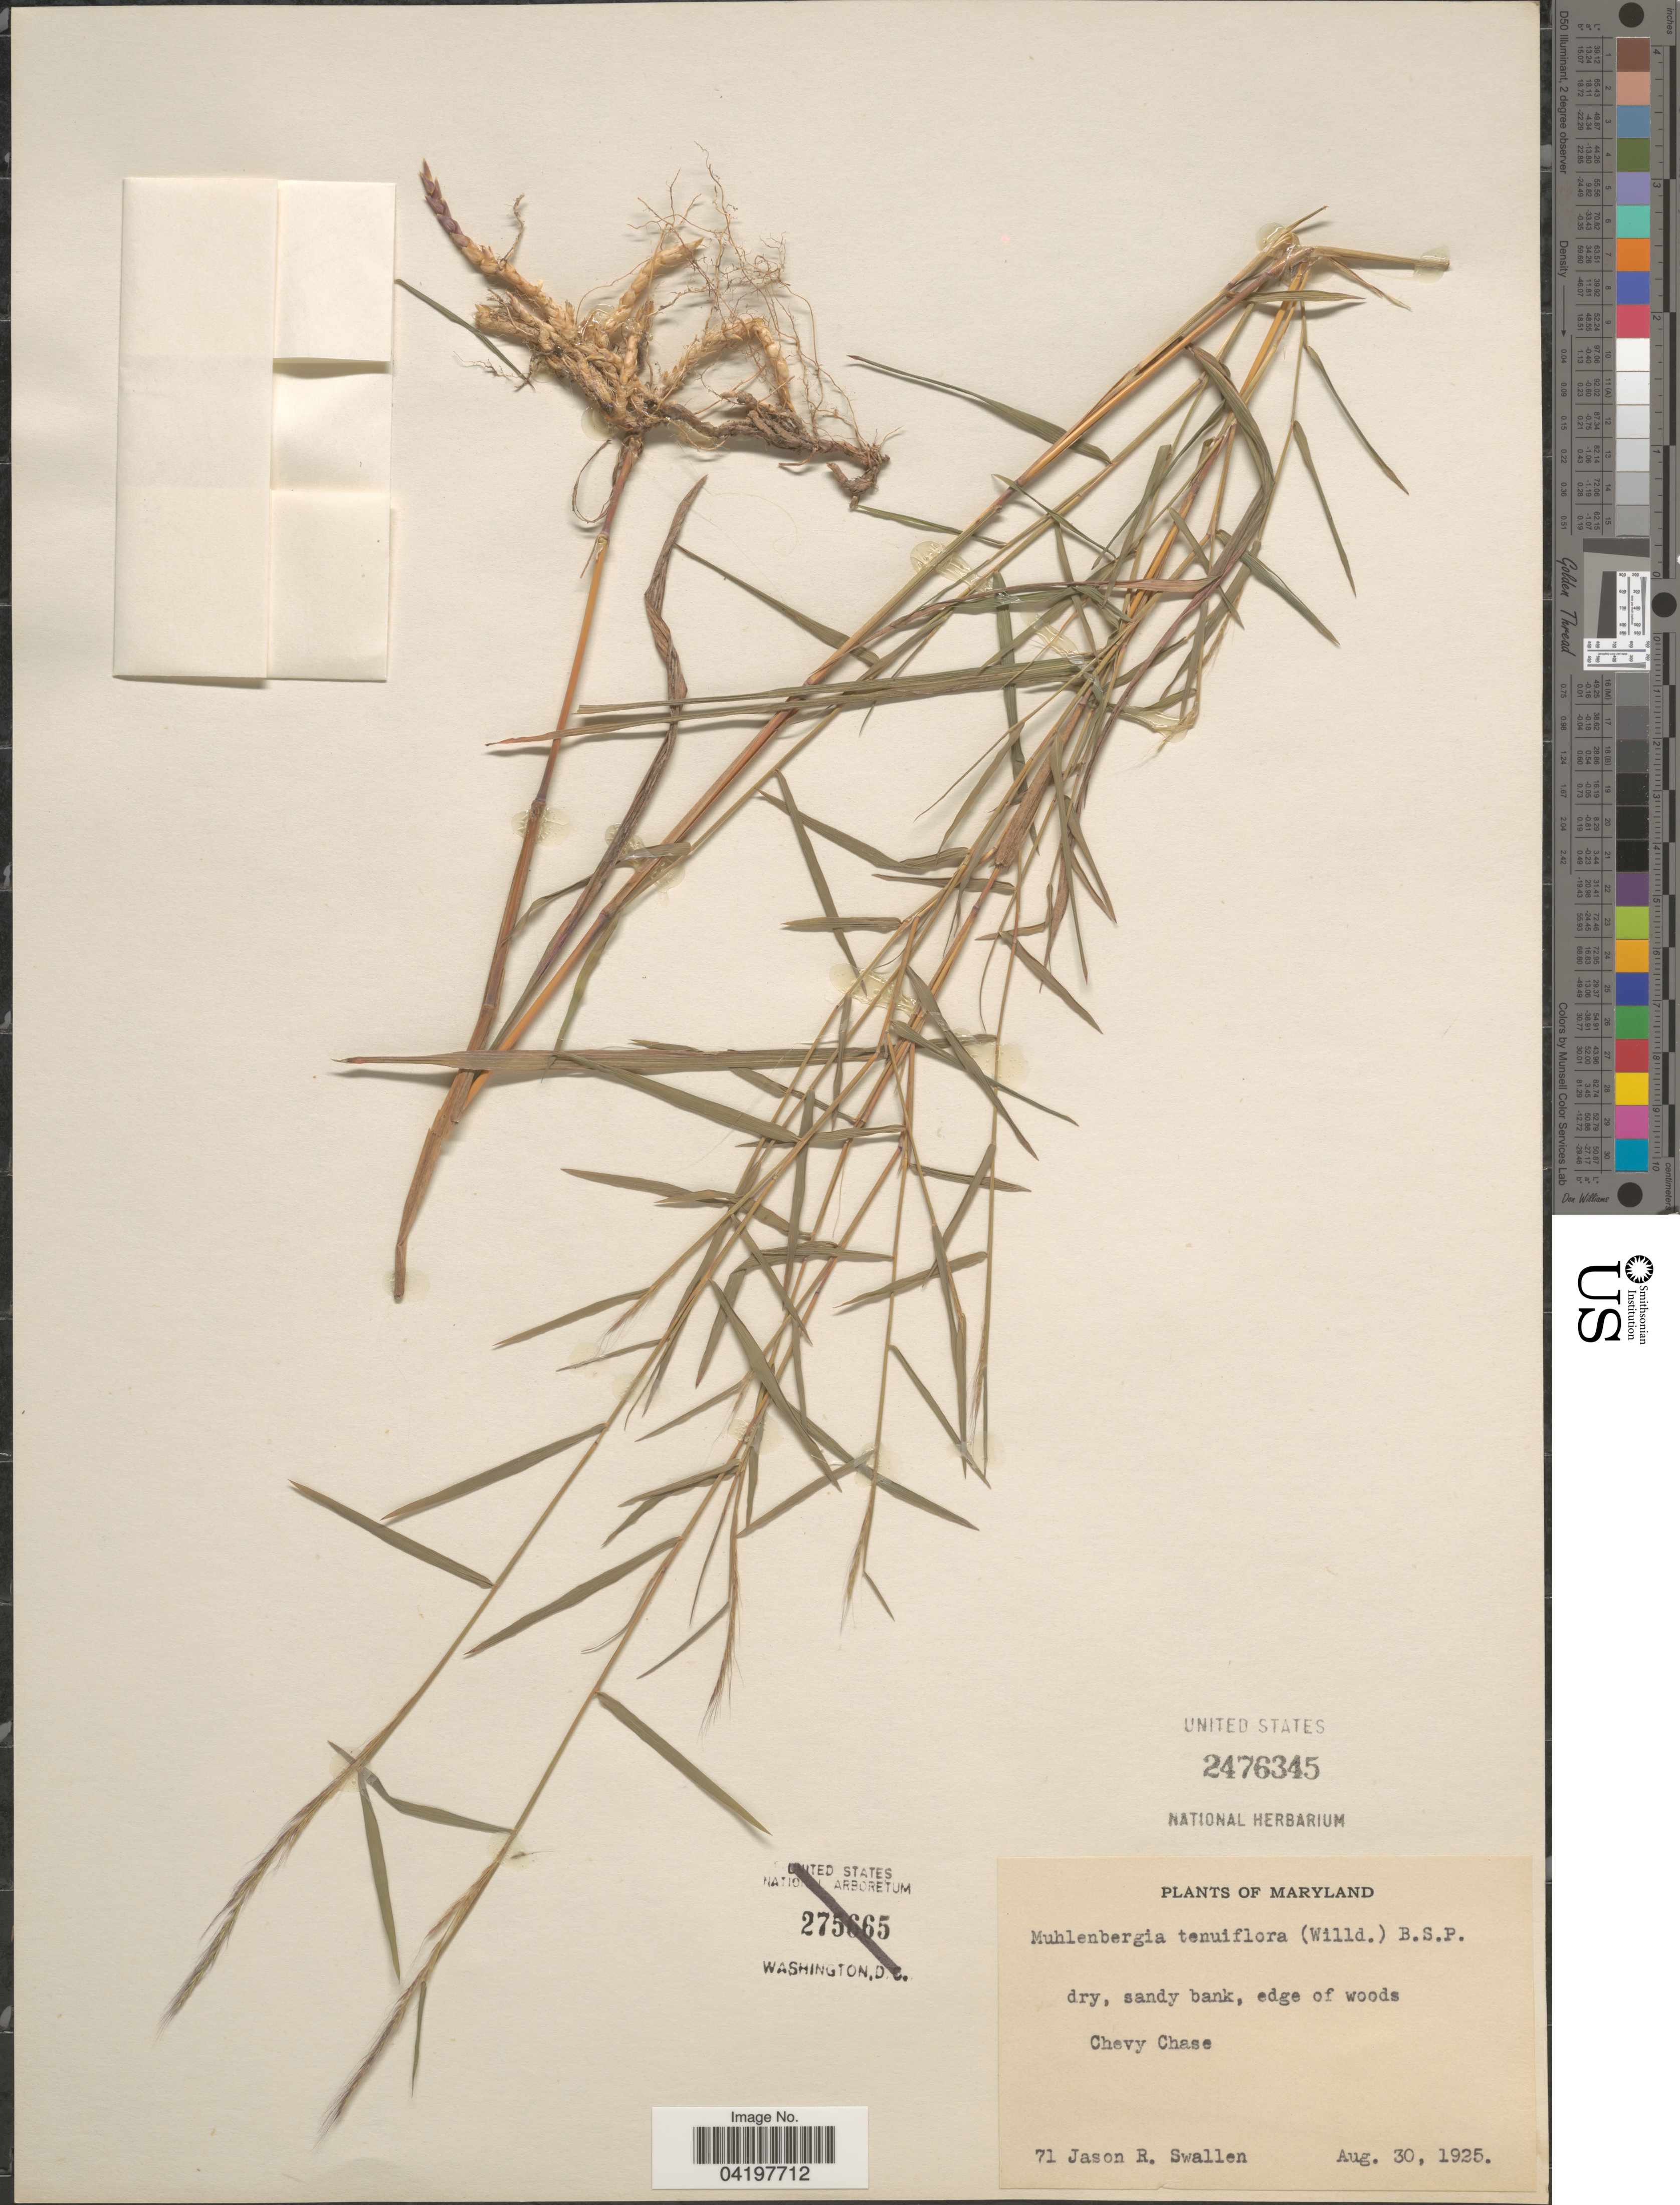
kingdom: Plantae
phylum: Tracheophyta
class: Liliopsida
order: Poales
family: Poaceae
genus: Muhlenbergia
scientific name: Muhlenbergia tenuiflora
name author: (Willd.) Britton, Stearns & Poggenb.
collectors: J. R. Swallen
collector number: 71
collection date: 1925-08-30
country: United States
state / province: Maryland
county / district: Montgomery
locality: Dry, sandy bank, edge of woods Chevy Chase.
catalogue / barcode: US 2476345